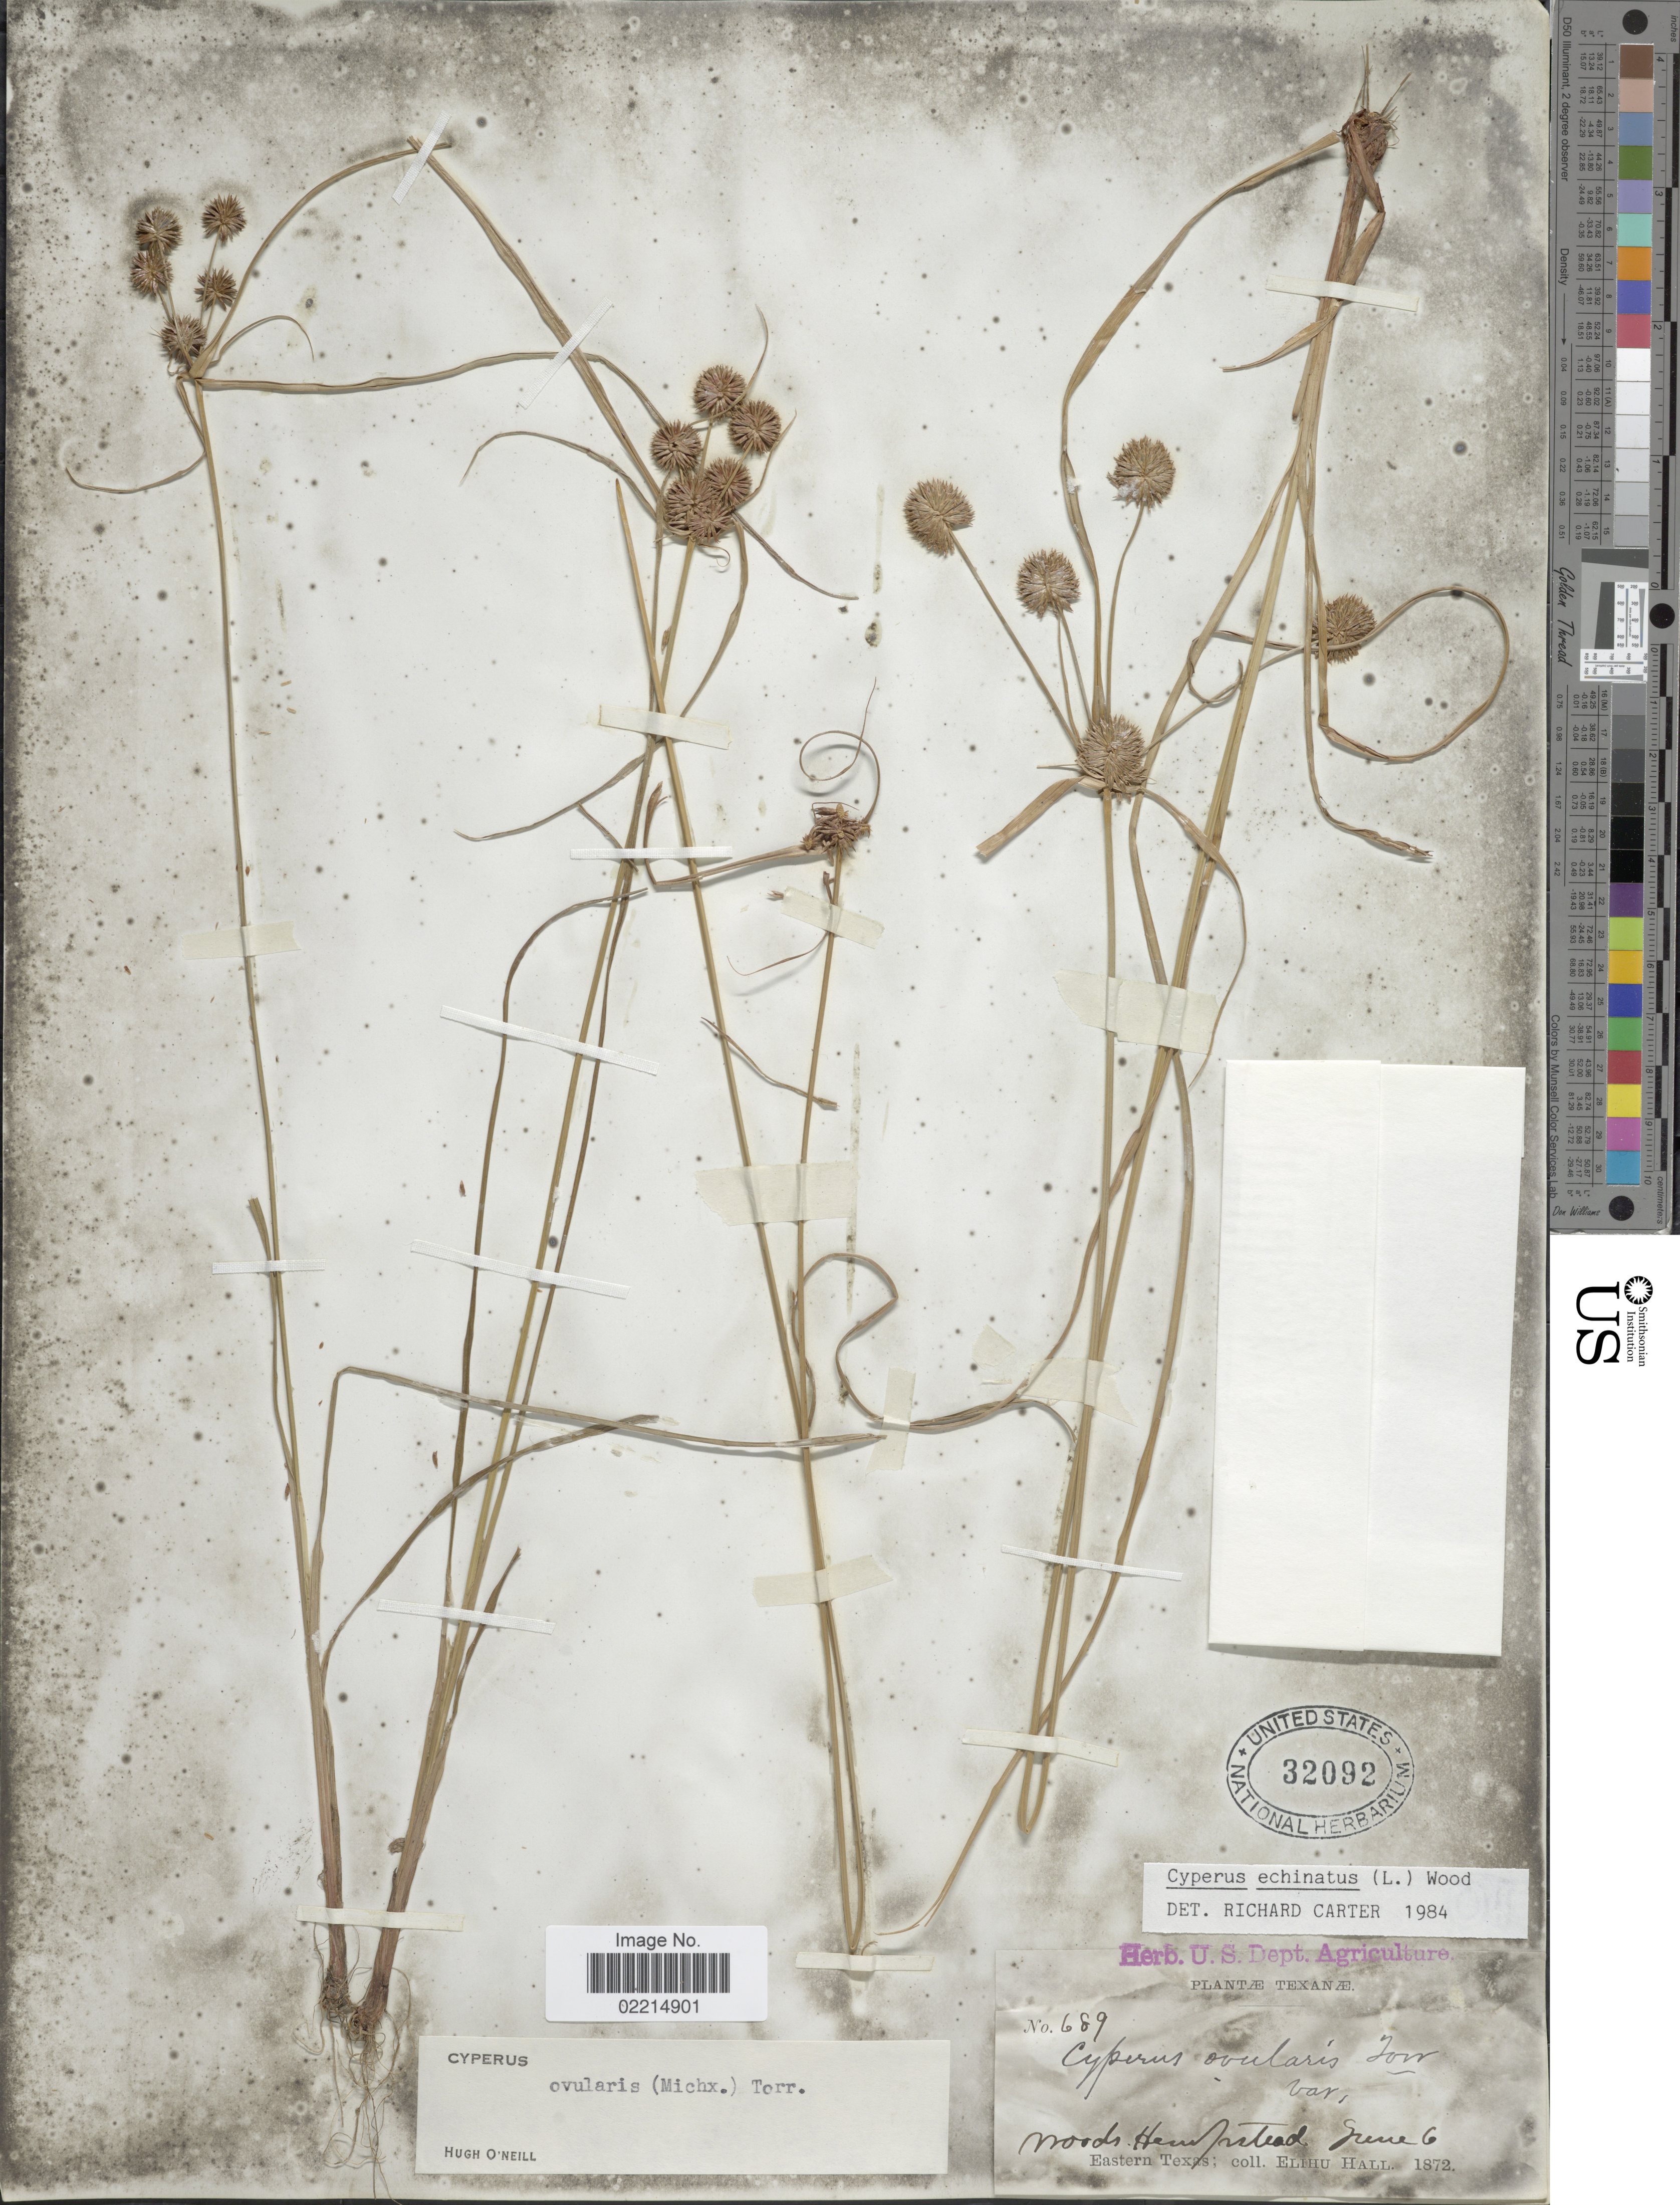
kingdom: Plantae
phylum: Tracheophyta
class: Liliopsida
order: Poales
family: Cyperaceae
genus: Cyperus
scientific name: Cyperus echinatus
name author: (L.) Alph. Wood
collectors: E. Hall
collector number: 689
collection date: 1872-06-06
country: United States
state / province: Texas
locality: Eastern Texas, woods Hempstead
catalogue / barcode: US 32092